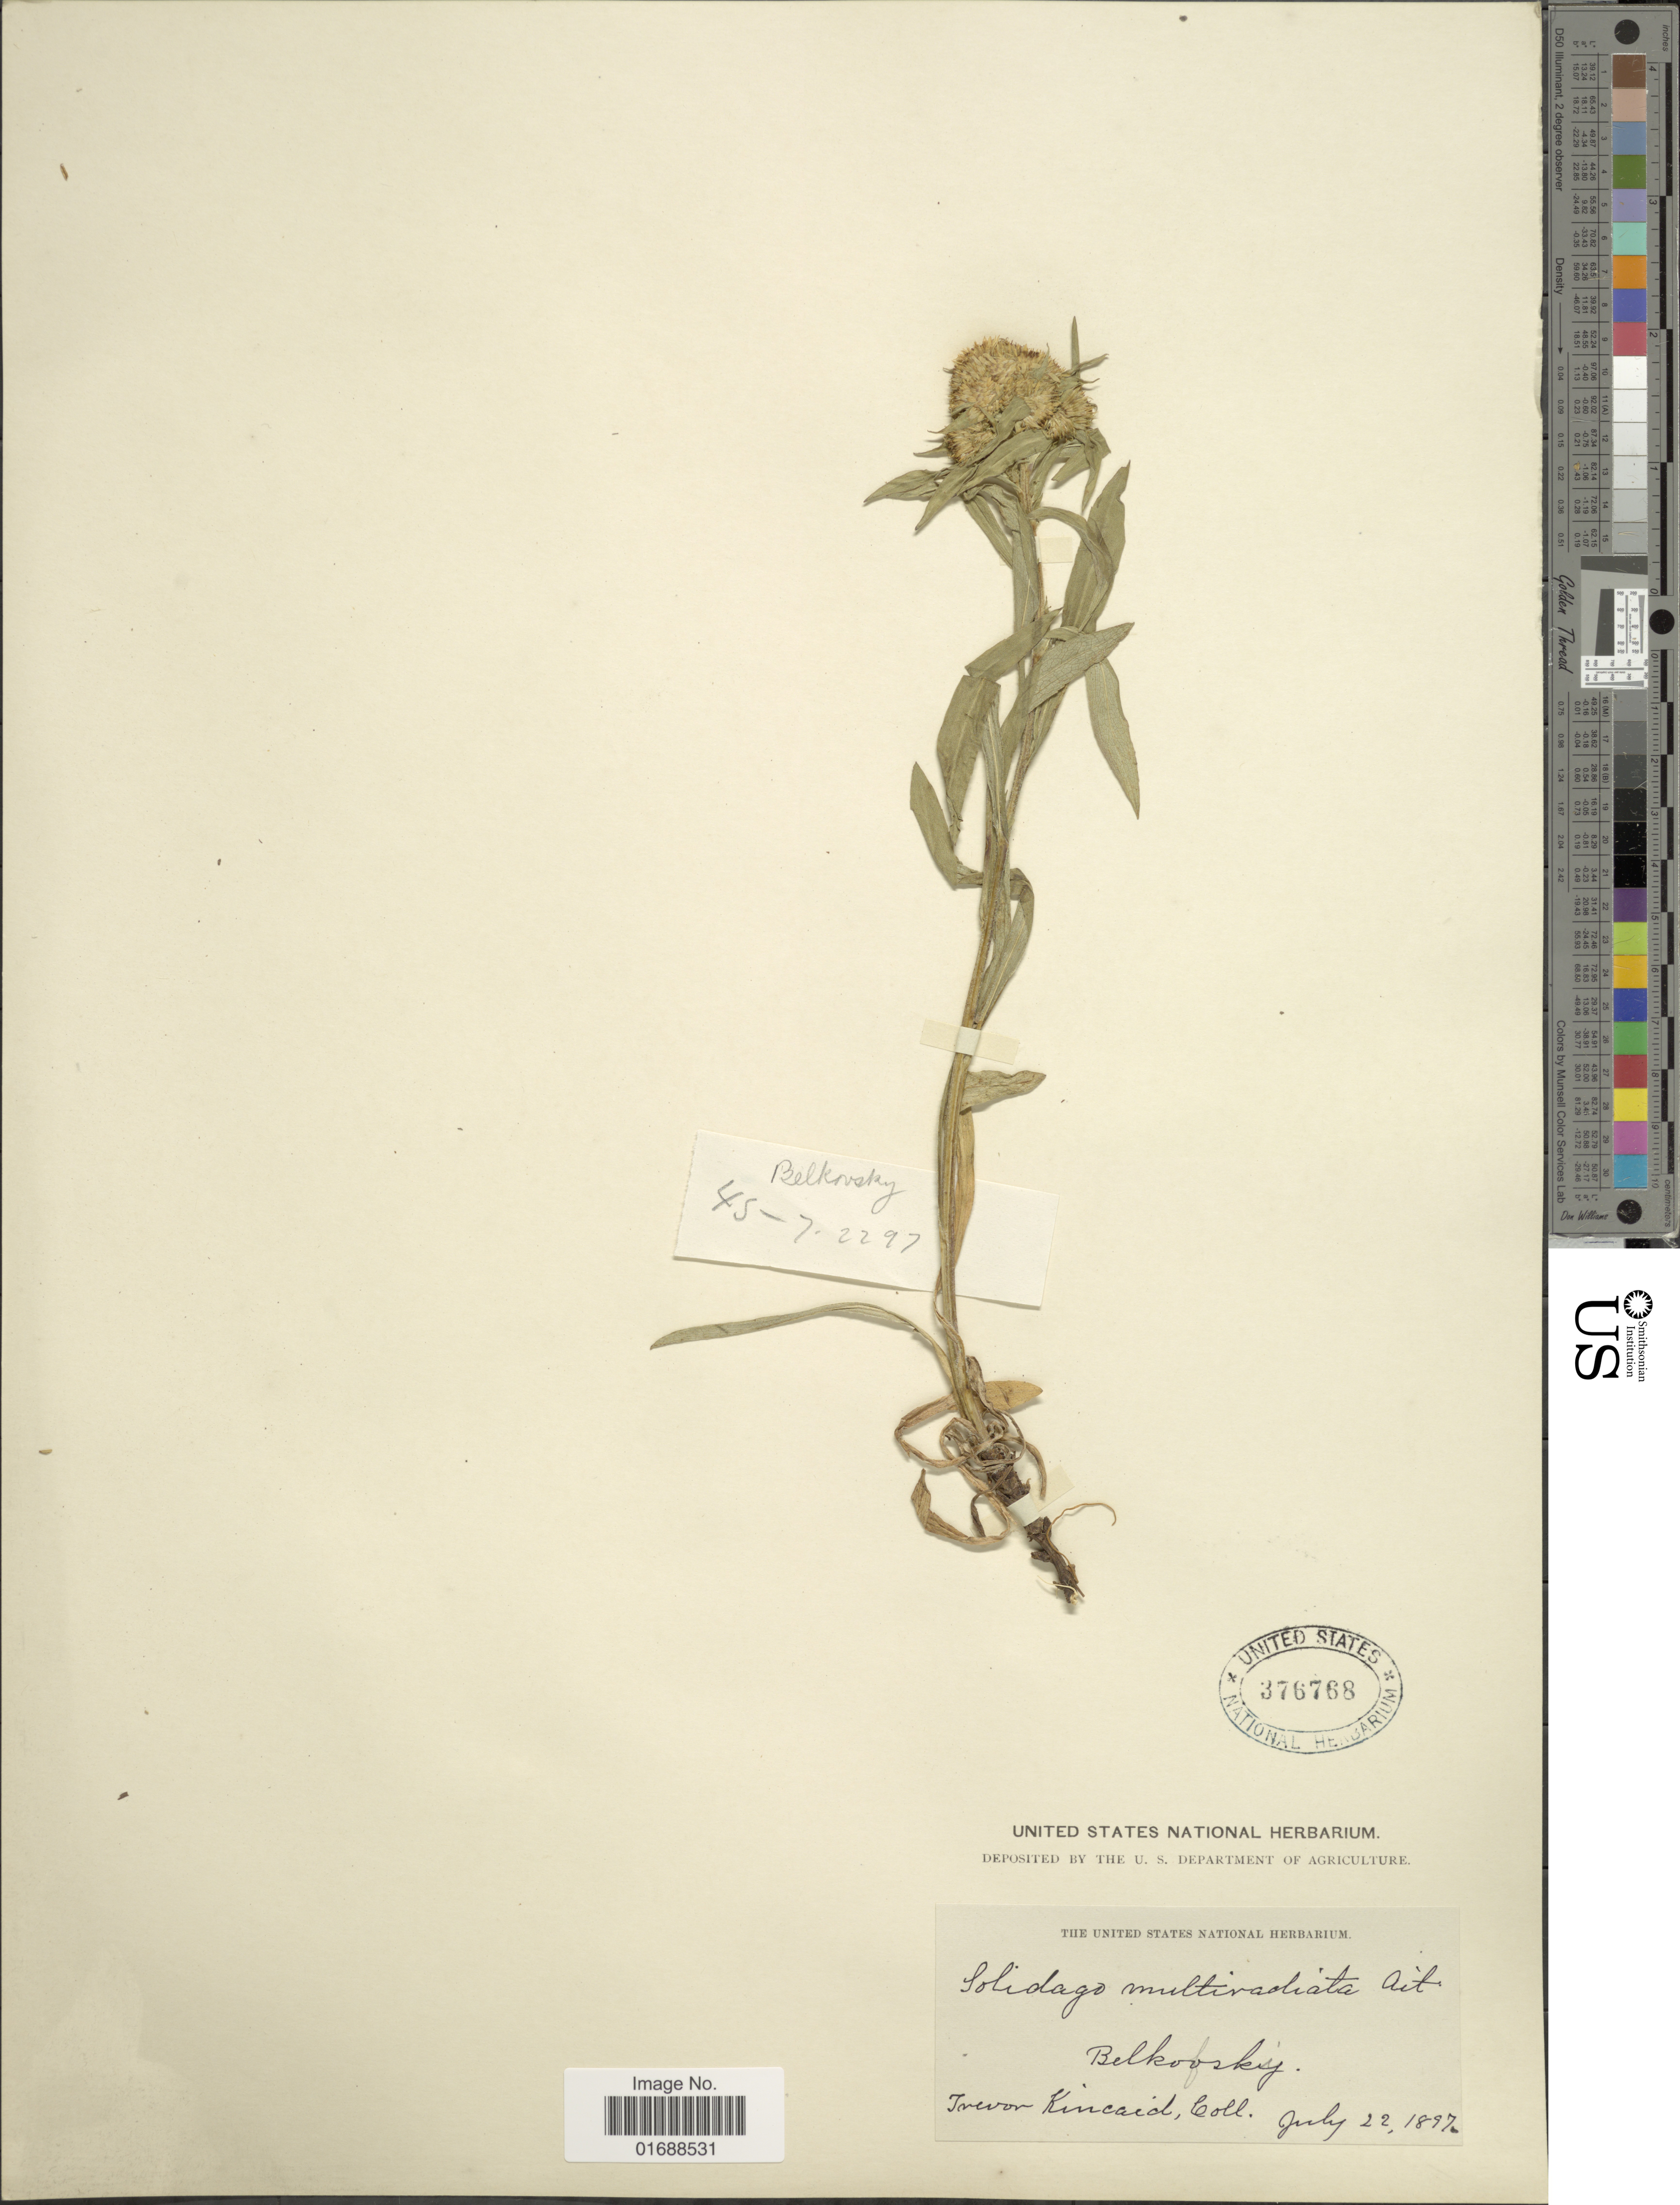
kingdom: Plantae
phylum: Tracheophyta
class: Magnoliopsida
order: Asterales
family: Asteraceae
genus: Solidago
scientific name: Solidago multiradiata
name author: Aiton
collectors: T. C. Kincaid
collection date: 1897-07-22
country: United States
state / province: Alaska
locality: Belkofski.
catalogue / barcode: US 376768